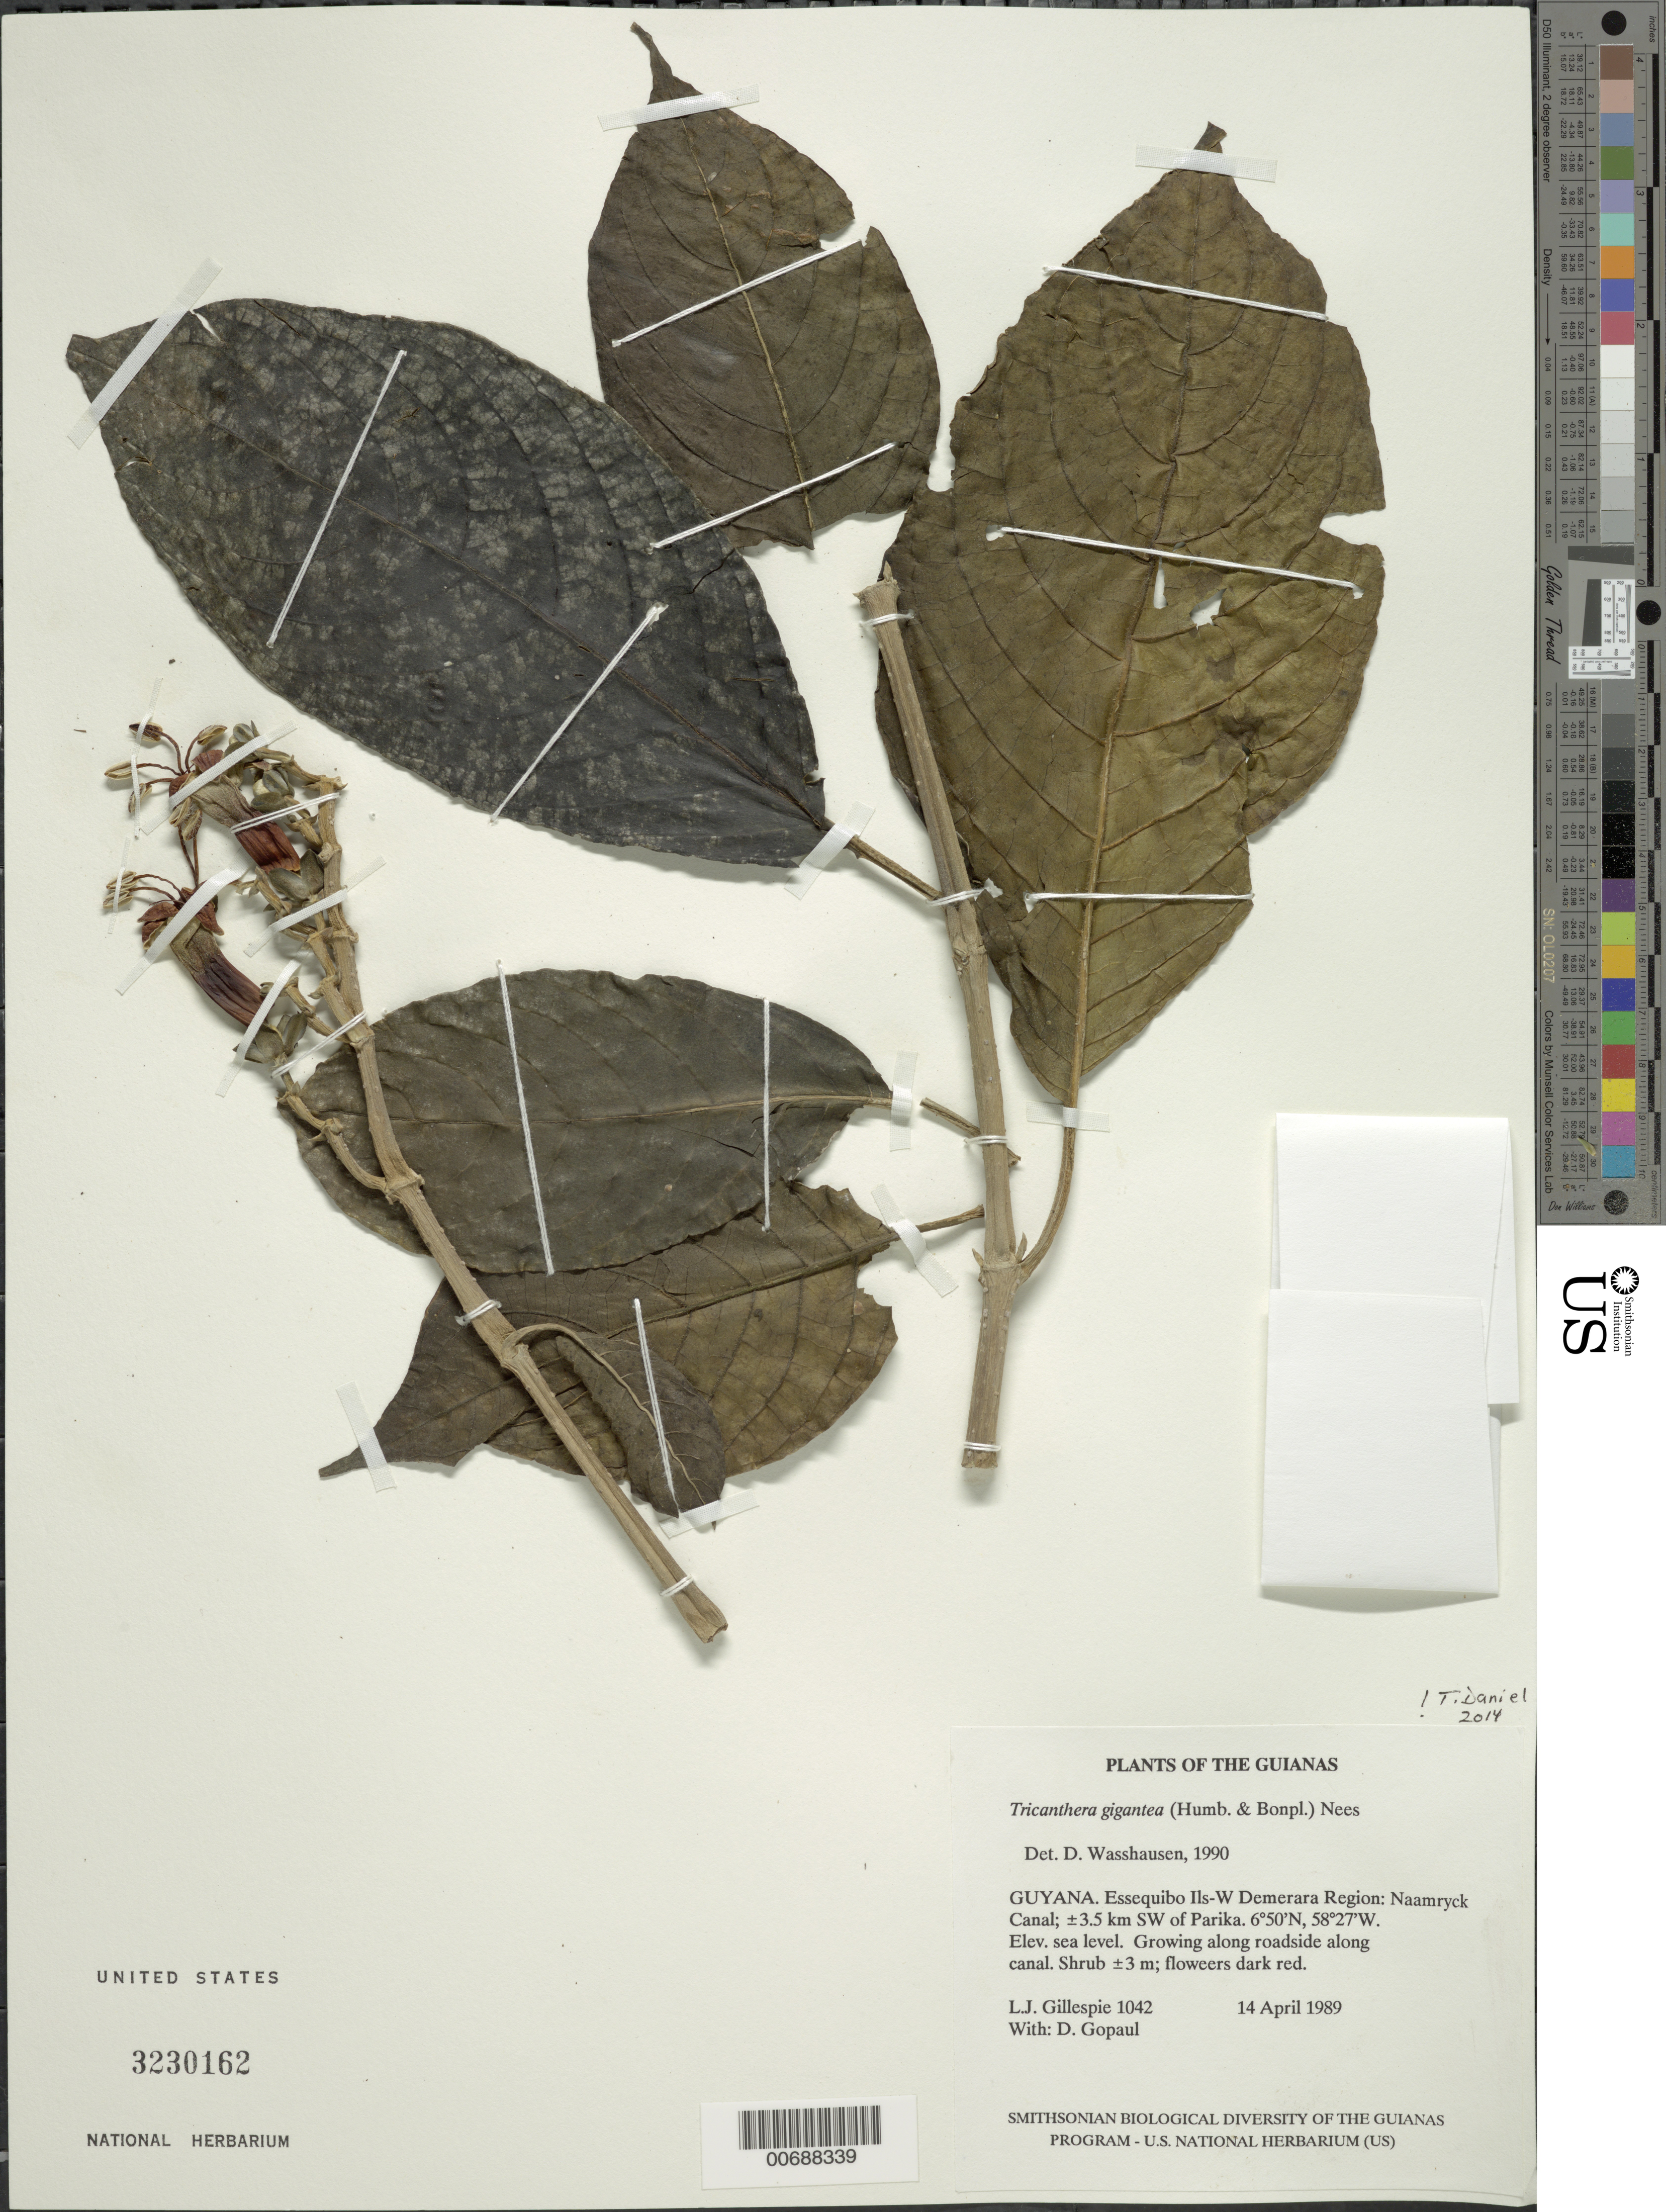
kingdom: Plantae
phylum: Tracheophyta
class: Magnoliopsida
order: Lamiales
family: Acanthaceae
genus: Trichanthera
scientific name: Trichanthera gigantea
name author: (Bonpl.) Nees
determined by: Wasshausen, Dieter C., (BOT), Smithsonian Institution - National Museum of Natural History (UNITED STATES)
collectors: L. J. Gillespie & D. Gopaul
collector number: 1042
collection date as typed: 14 April 1989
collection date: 1989-04-14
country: Guyana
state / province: Essequibo Isl-W. Demerara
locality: Naamryck Canal; ±3.5 km SW of Parika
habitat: Growing along roadside along canal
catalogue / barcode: US 3230162